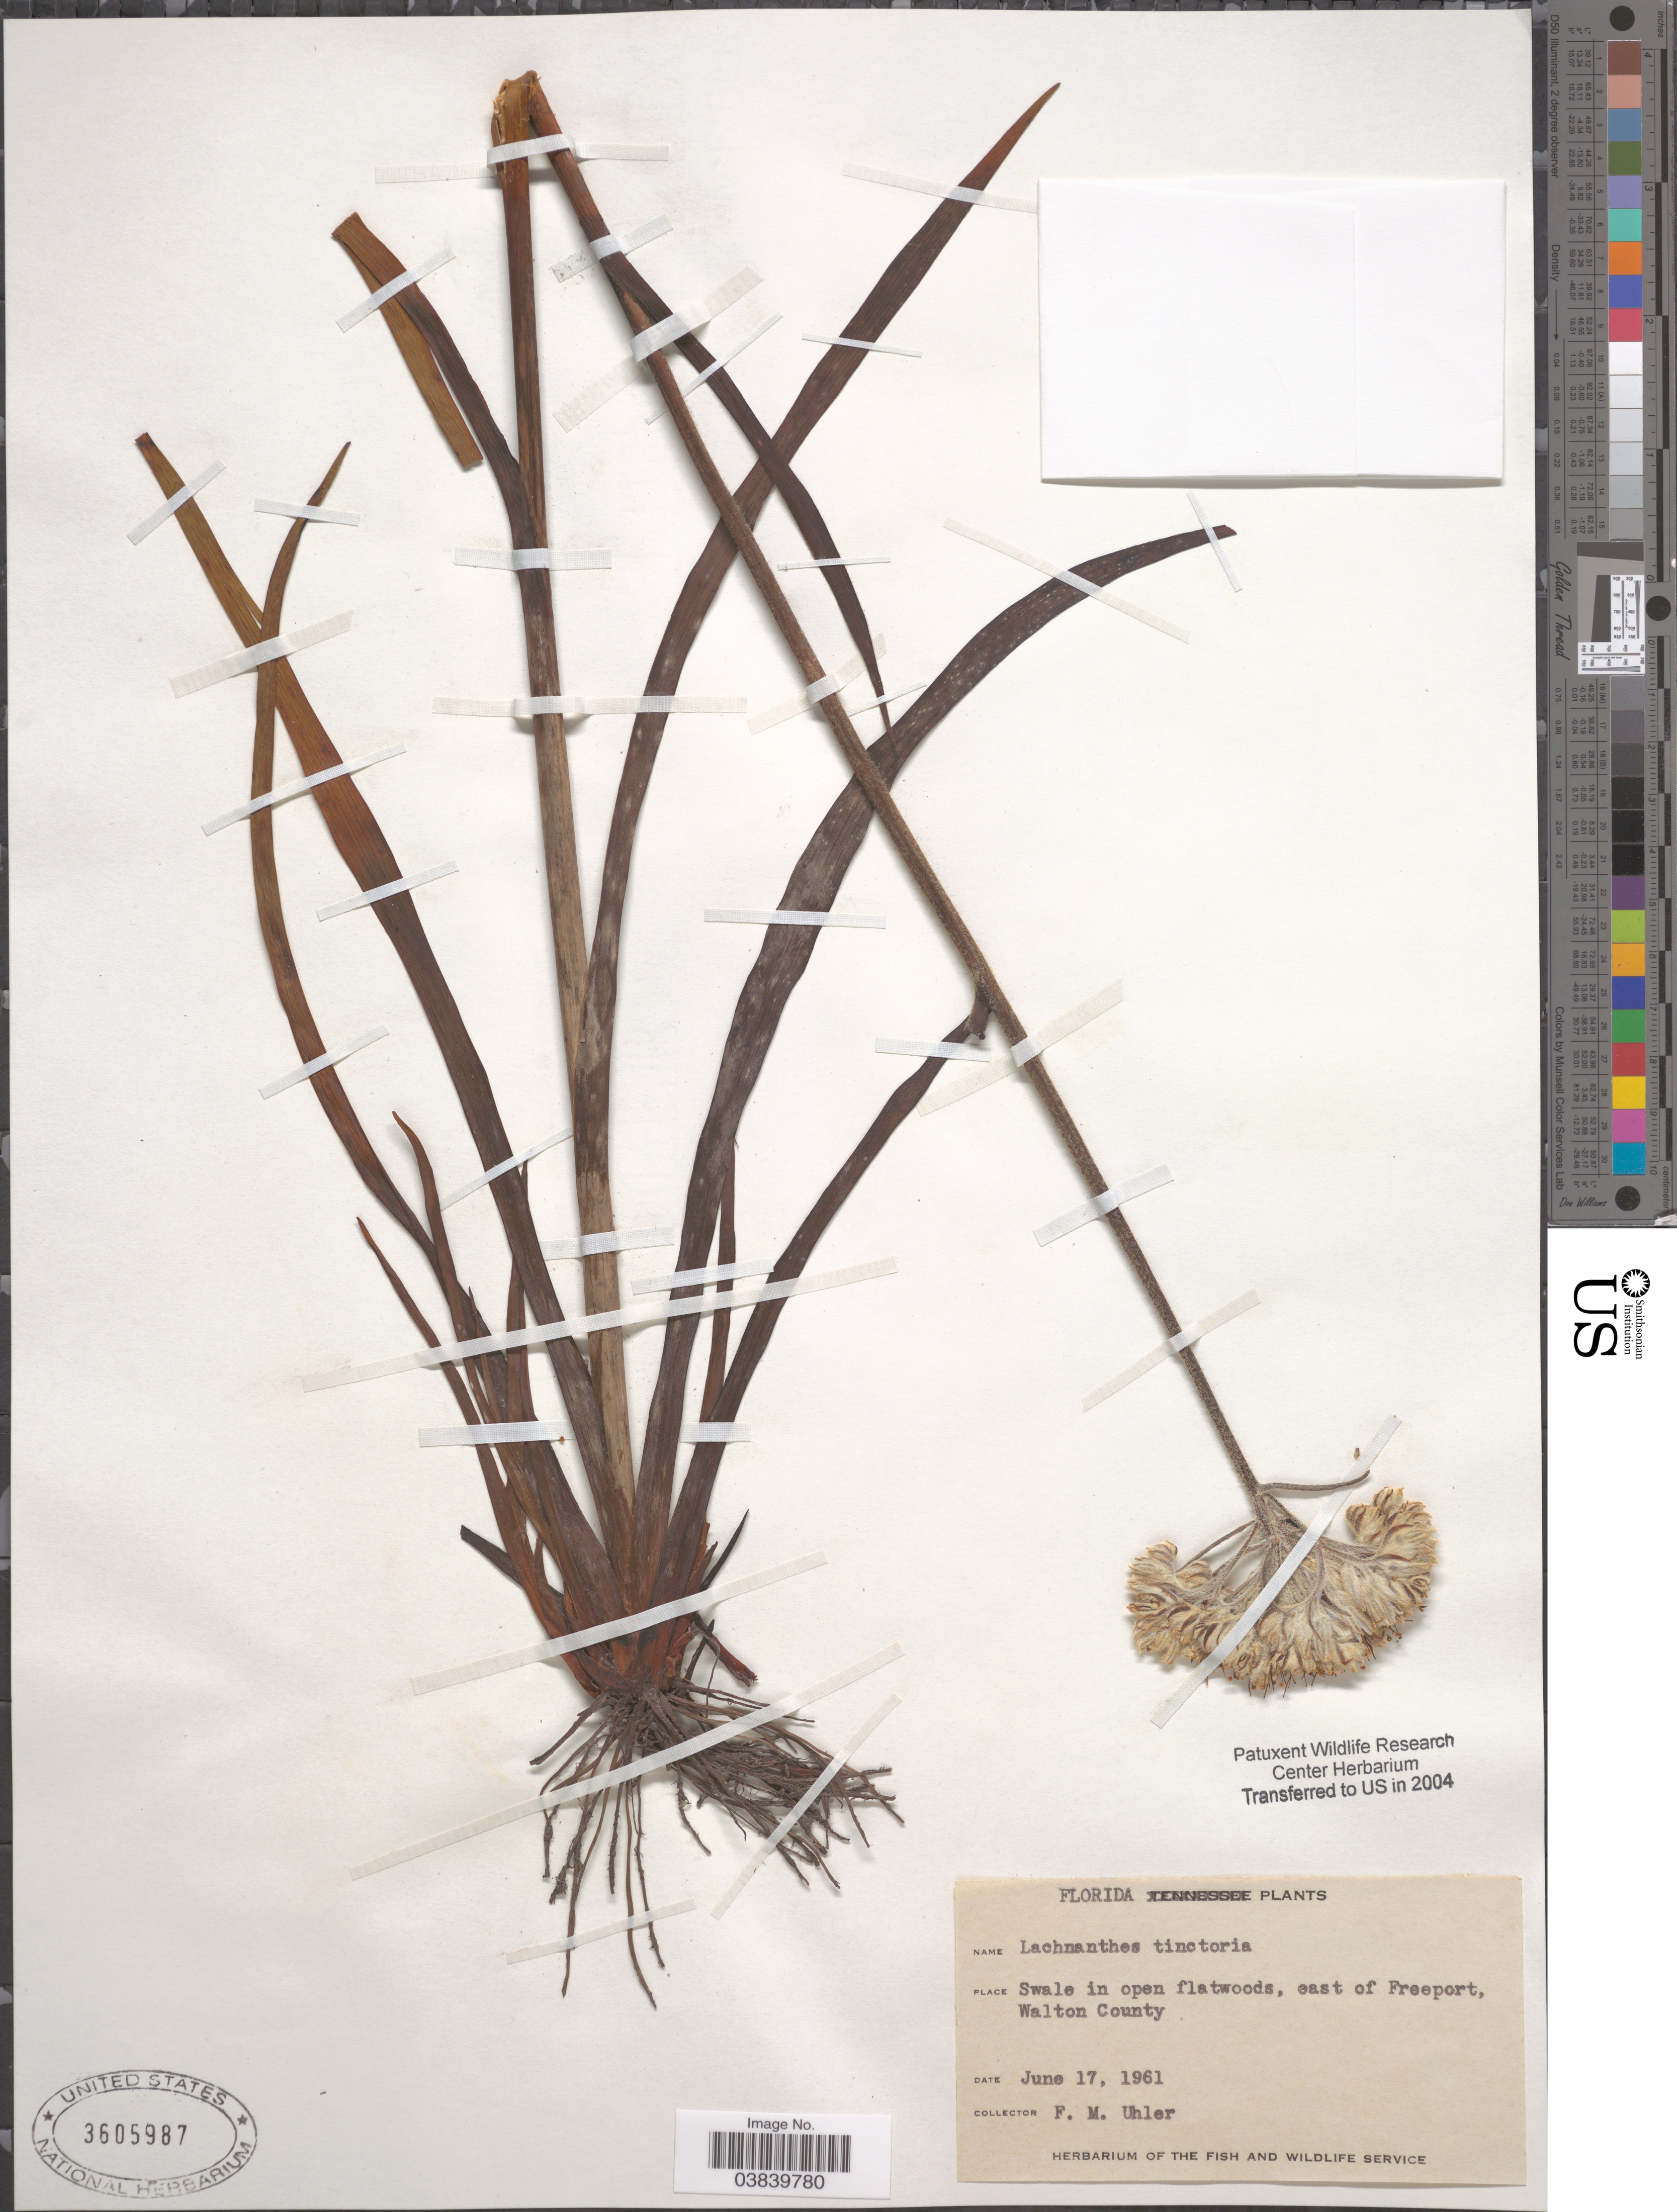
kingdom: Plantae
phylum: Tracheophyta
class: Liliopsida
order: Commelinales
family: Haemodoraceae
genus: Lachnanthes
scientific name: Lachnanthes tinctoria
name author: (Walter ex J.F. Gmel.) Elliott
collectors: F. M. Uhler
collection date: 1961-06-17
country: United States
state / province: Florida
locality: Swale in open flatwoods, east of Freeport, Walton County.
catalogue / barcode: US 3605987